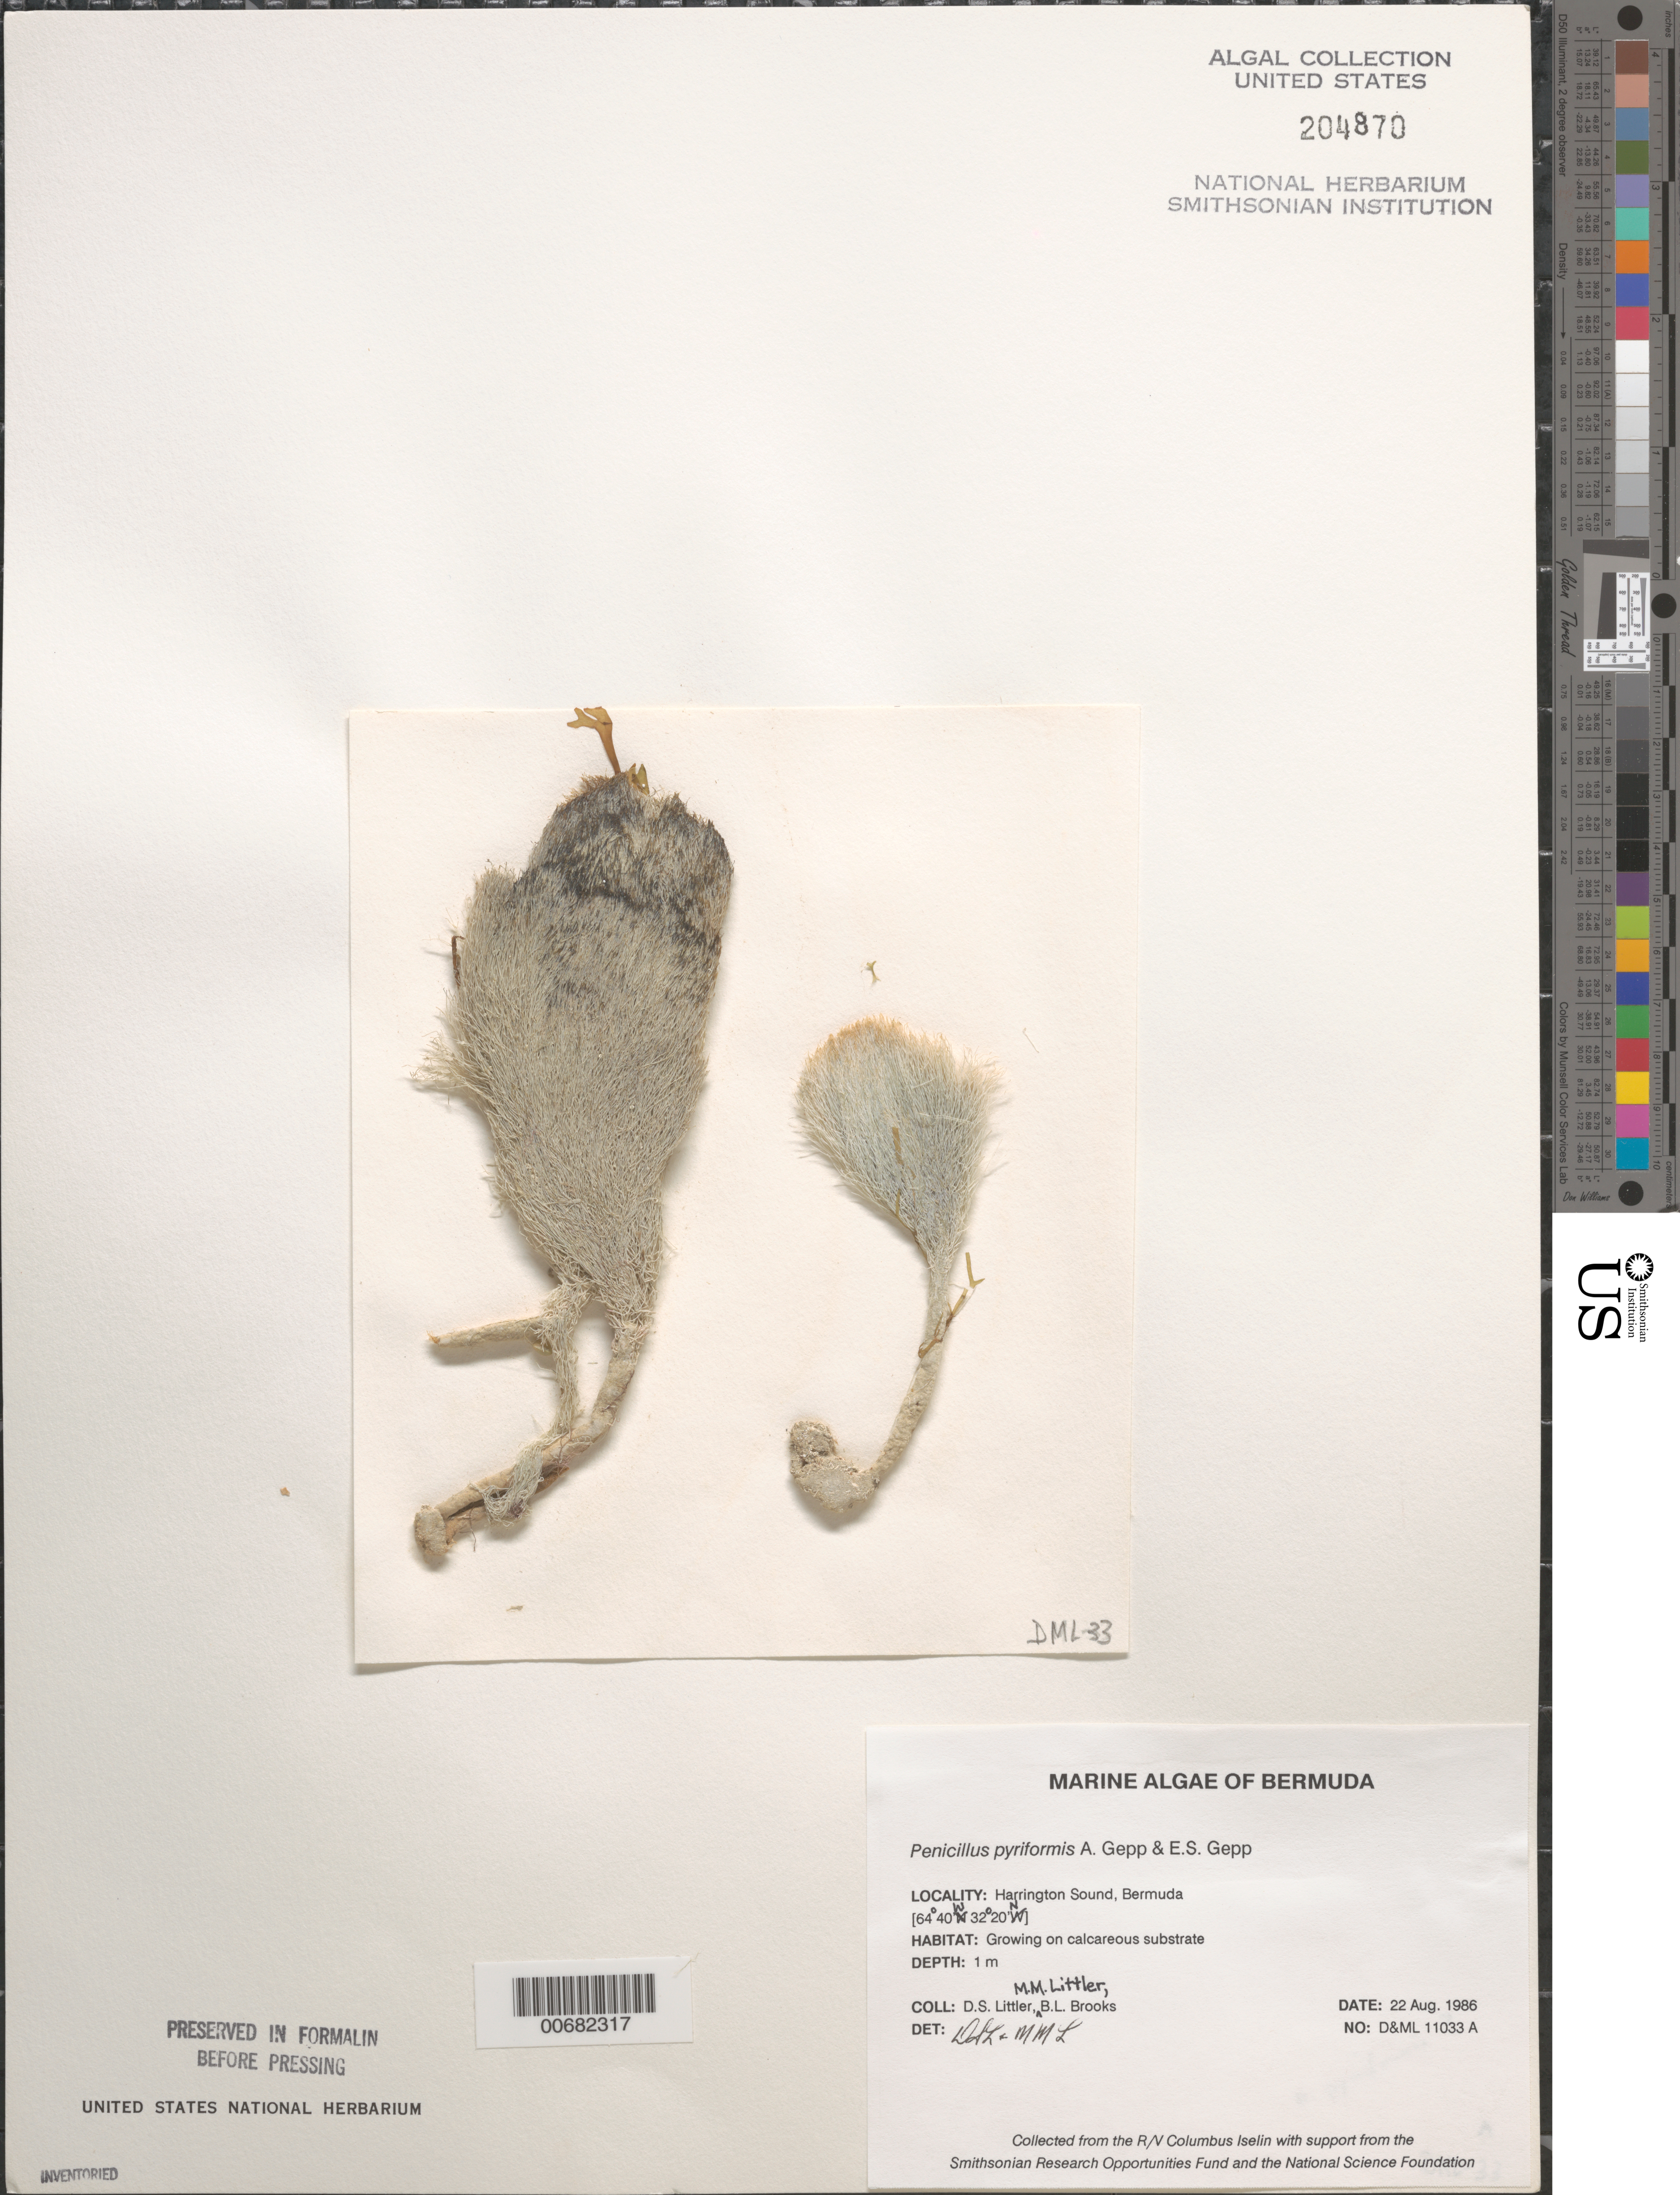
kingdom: Plantae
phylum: Chlorophyta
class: Ulvophyceae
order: Bryopsidales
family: Udoteaceae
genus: Penicillus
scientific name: Penicillus pyriformis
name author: A. Gepp & E. Gepp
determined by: Littler, D. S.; Littler, M. M.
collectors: D. S. Littler, M. M. Littler & B. Brooks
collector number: D&ML 11033a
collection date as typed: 22 Aug 1986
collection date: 1986-08-22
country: Bermuda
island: Bermuda Island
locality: Harrington Sound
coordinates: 32 20' N, 64 40' W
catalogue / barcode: US 204870